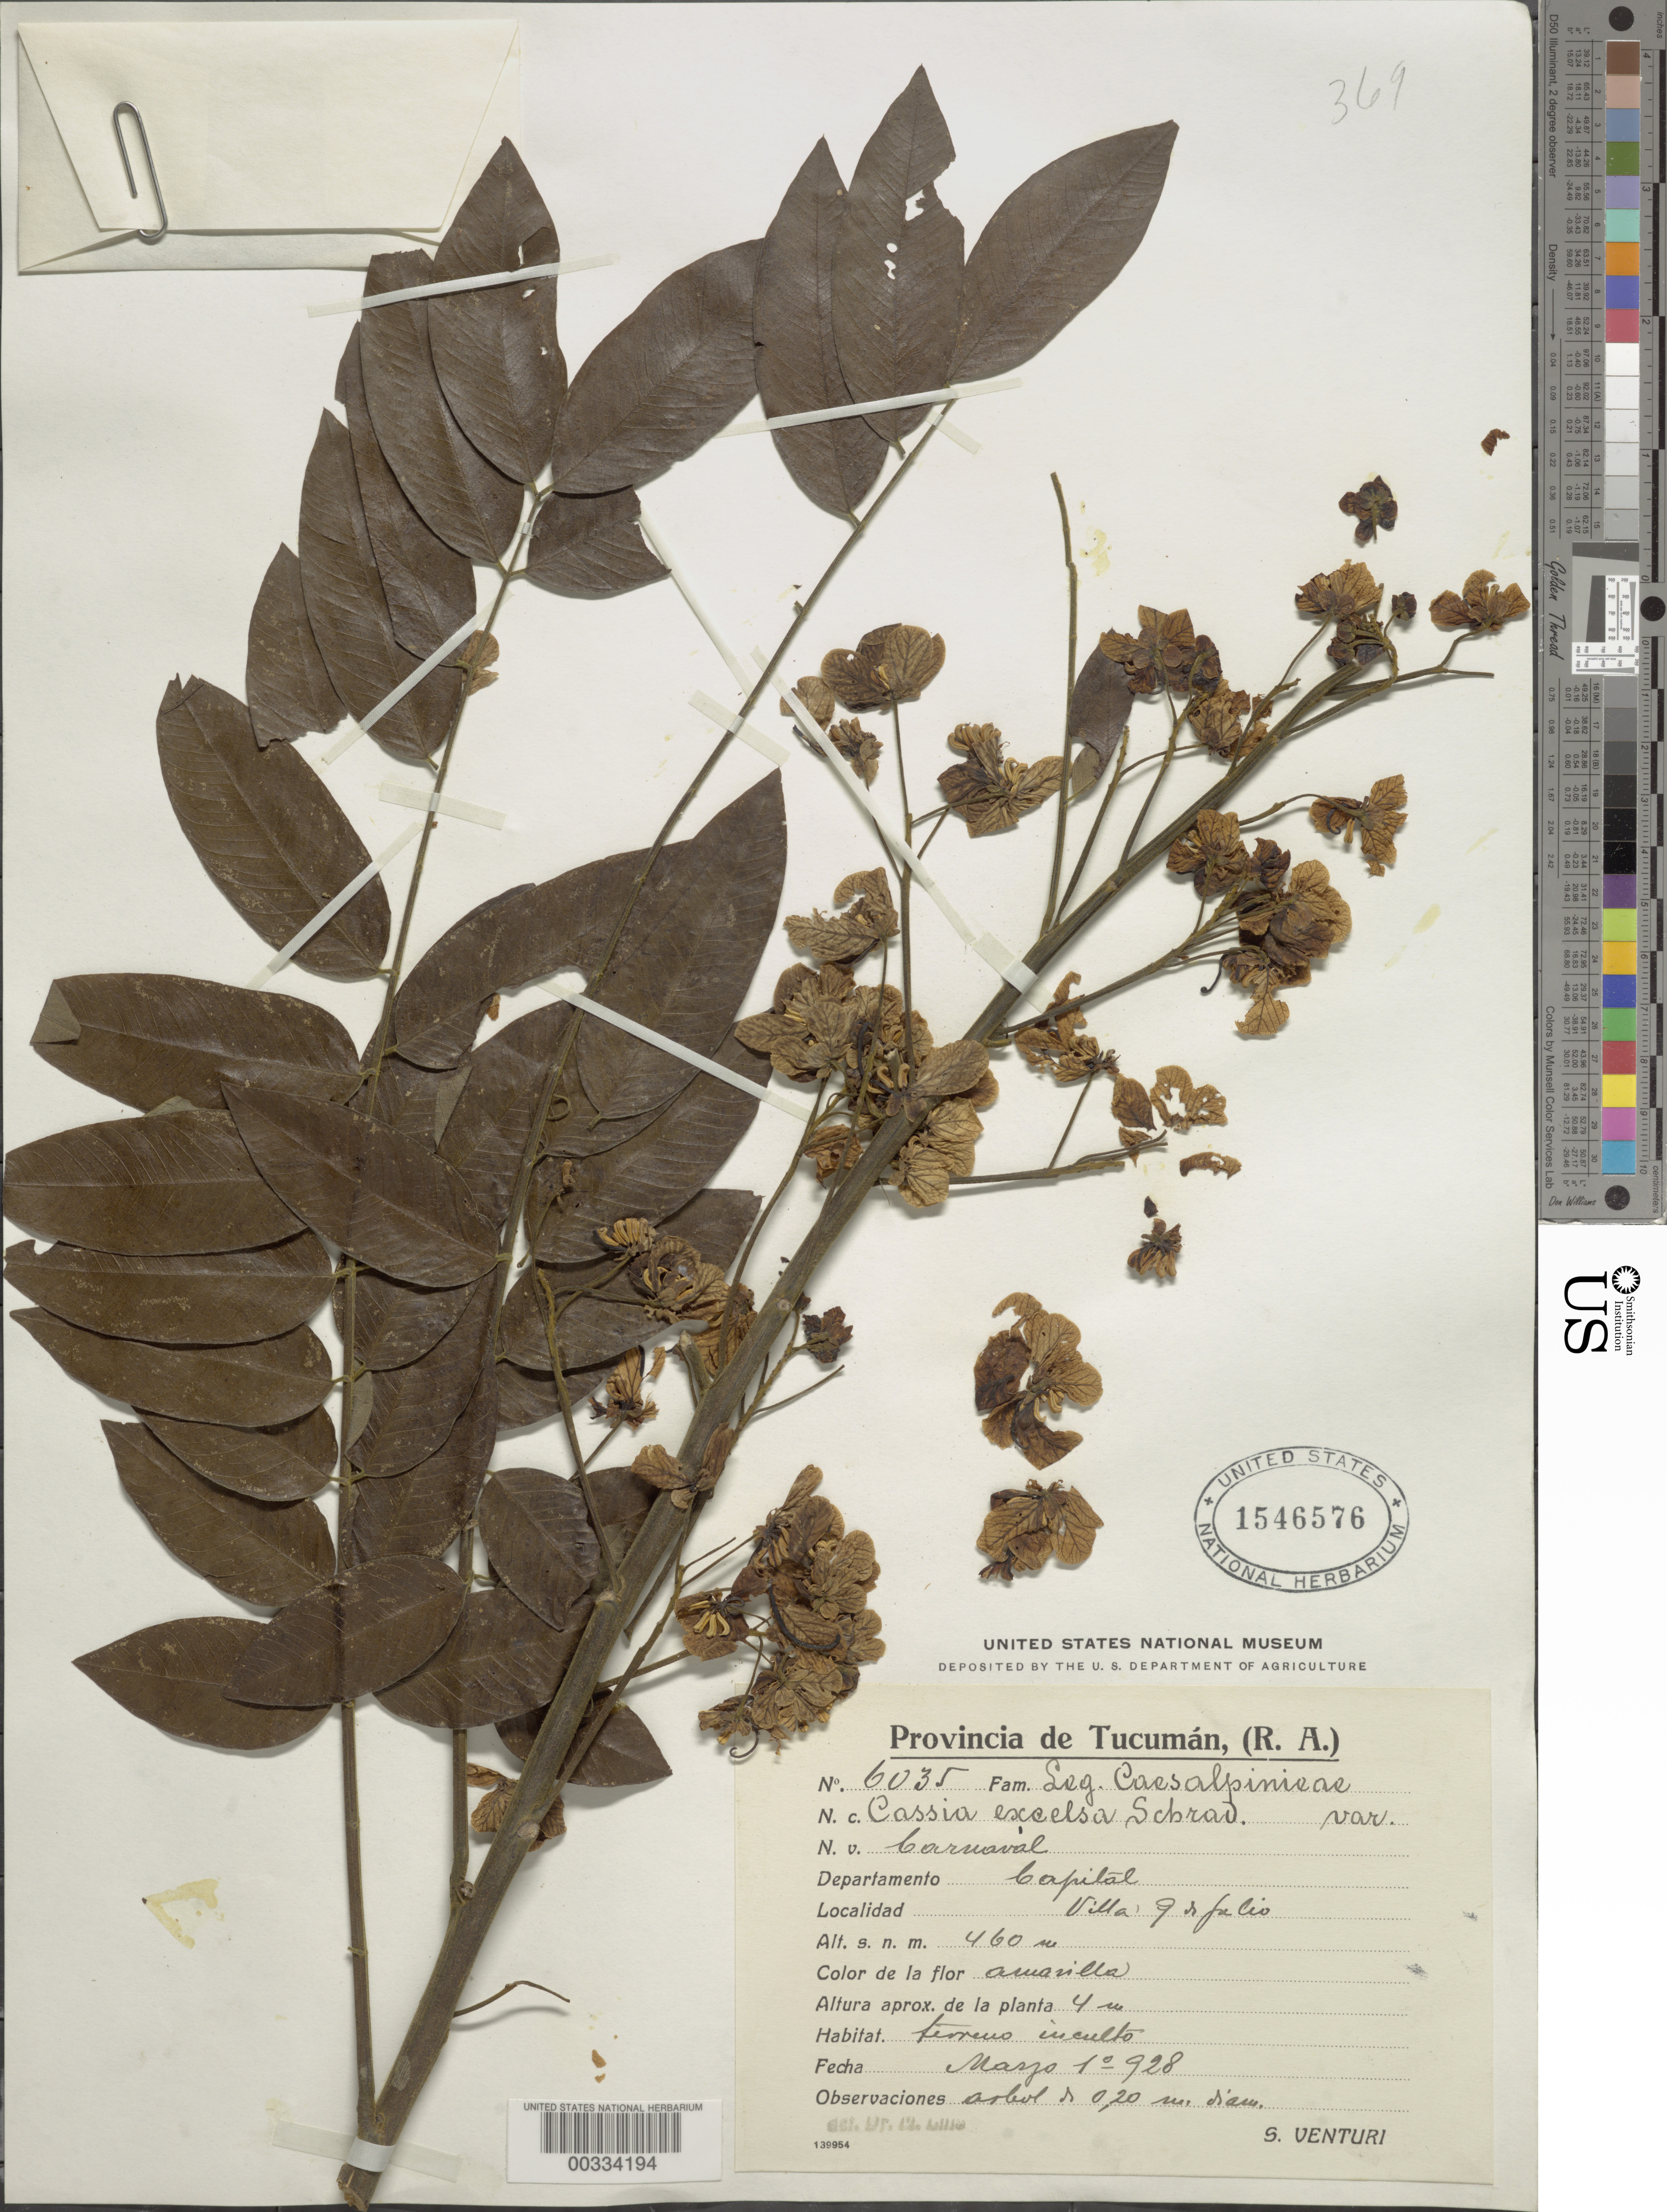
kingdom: Plantae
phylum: Tracheophyta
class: Magnoliopsida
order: Fabales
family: Fabaceae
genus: Senna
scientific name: Senna spectabilis var. excelsa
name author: (Schrad.) H.S. Irwin & Barneby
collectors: S. Venturi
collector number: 6035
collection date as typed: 01 May 1928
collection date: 1928-05-01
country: Argentina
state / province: Tucumán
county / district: Capital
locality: Villa Girfalio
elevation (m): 460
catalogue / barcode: US 1546576